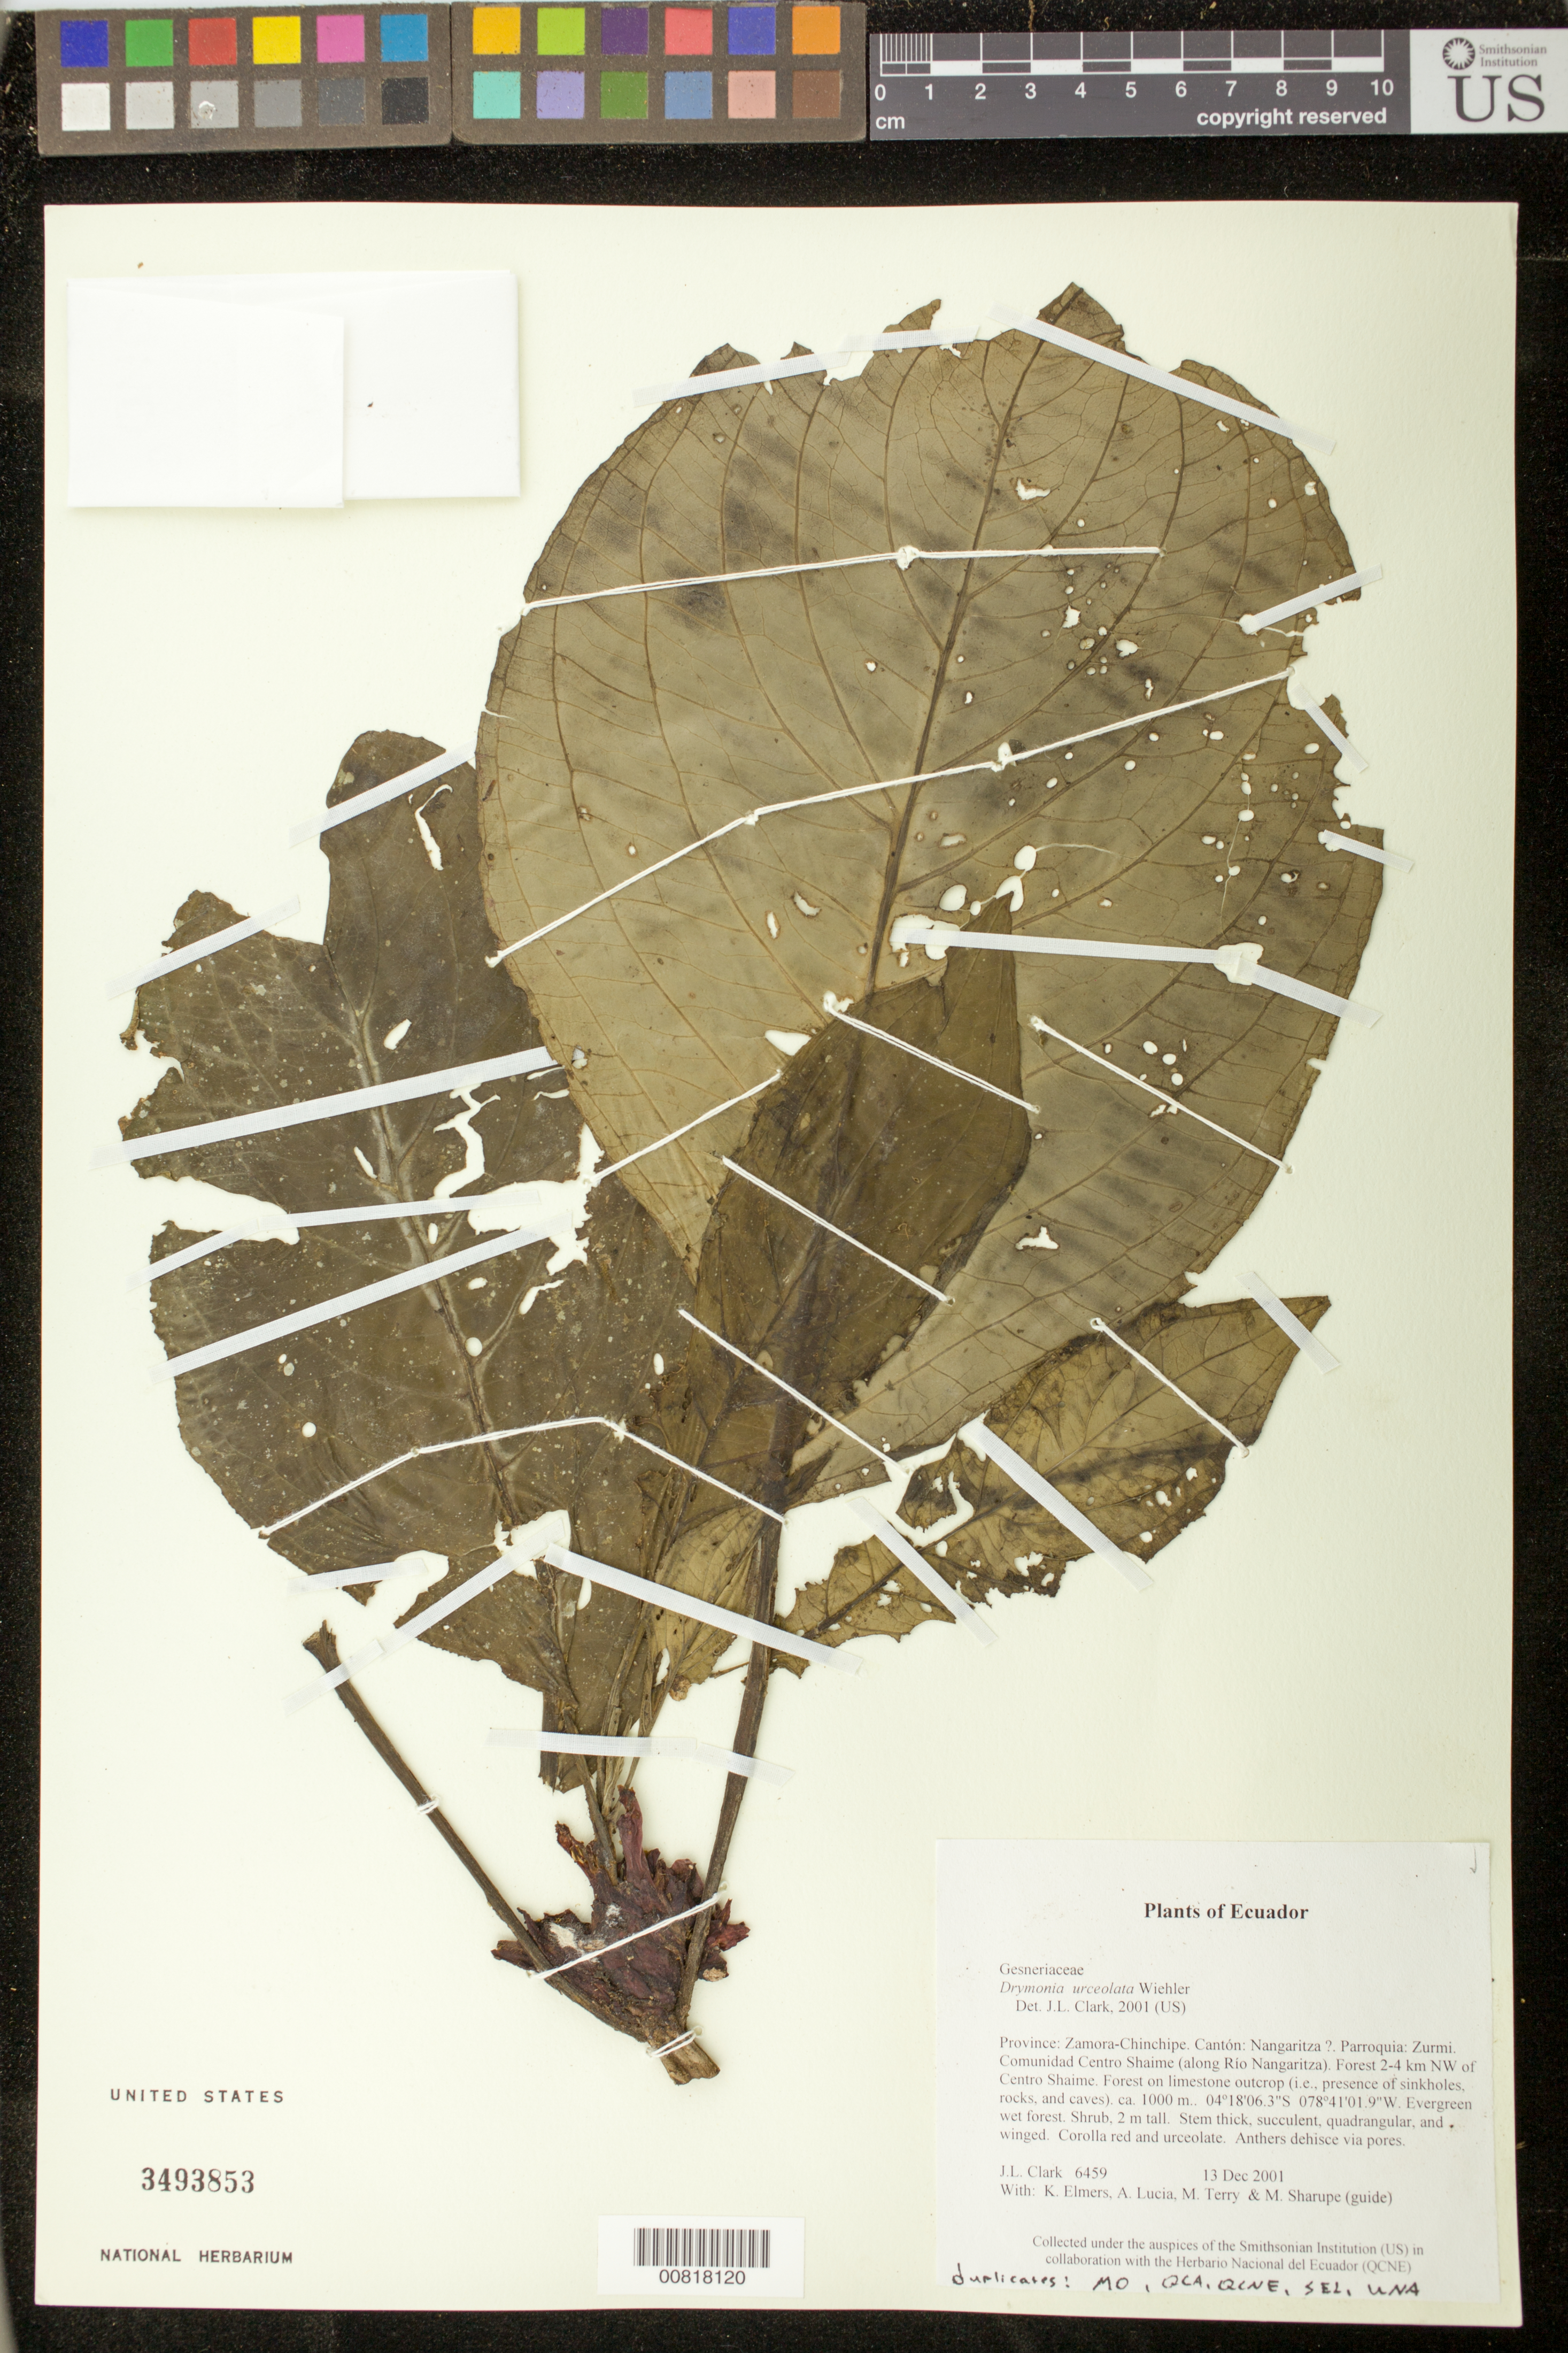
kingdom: Plantae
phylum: Tracheophyta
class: Magnoliopsida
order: Lamiales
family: Gesneriaceae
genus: Drymonia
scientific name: Drymonia urceolata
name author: Wiehler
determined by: Clark, J. L., (SEL), The Marie Selby Botanical Garden (UNITED STATES)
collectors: J. L. Clark, K. Elmers, A. Lucia, M. Terry & M. Sharupe (guide)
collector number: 6459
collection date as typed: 13 Dec 2001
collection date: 2001-12-13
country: Ecuador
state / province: Zamora-Chinchipe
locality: Nangaritza. Parroquia: Zurmi. Comunidad Centro Shaime (along Río Nangaritza). Forest 2-4 km NW of Centro Shaime. Forest on limestone outcrop (i.e., presence of sinkholes, rocks, and caves).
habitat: Evergreen wet forest.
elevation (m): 1000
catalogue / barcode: US 3493853